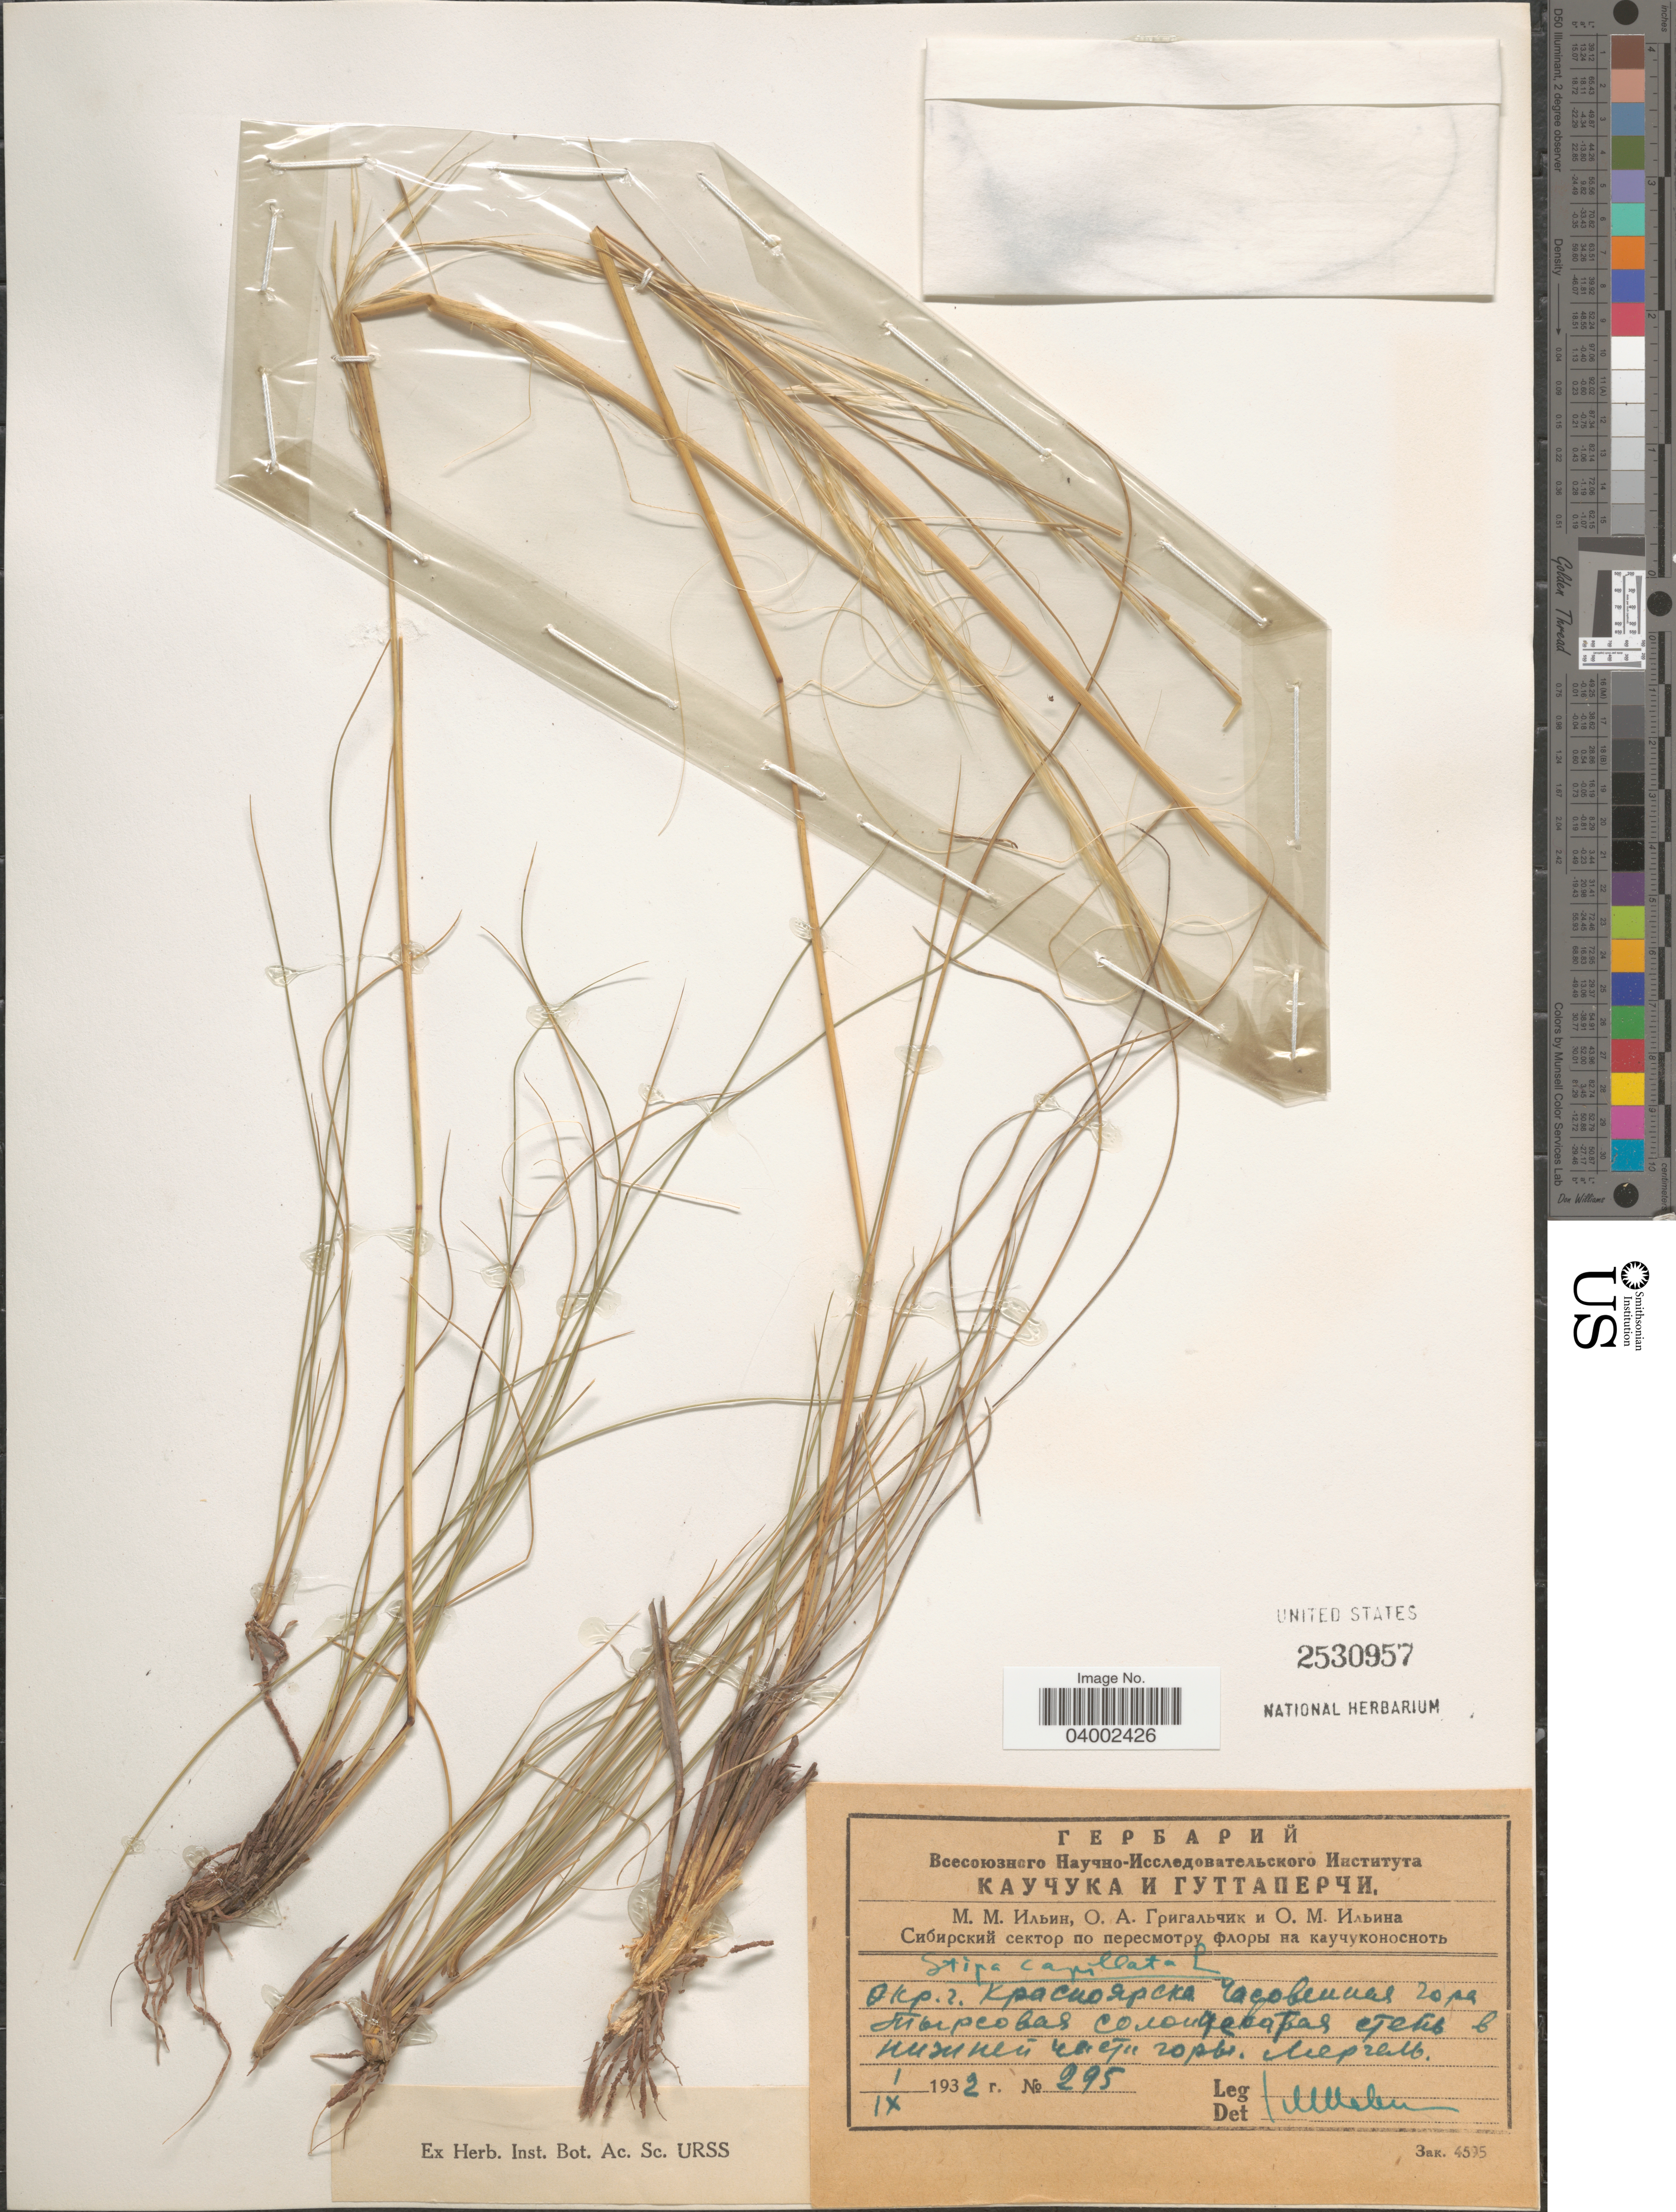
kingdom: Plantae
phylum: Tracheophyta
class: Liliopsida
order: Poales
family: Poaceae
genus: Stipa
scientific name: Stipa capillata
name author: L.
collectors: M. Ilin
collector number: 295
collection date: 1932-09-01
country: Russian Federation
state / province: Krasnoyarsk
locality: Vicinity of Krasnoyarsk,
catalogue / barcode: US 2530957